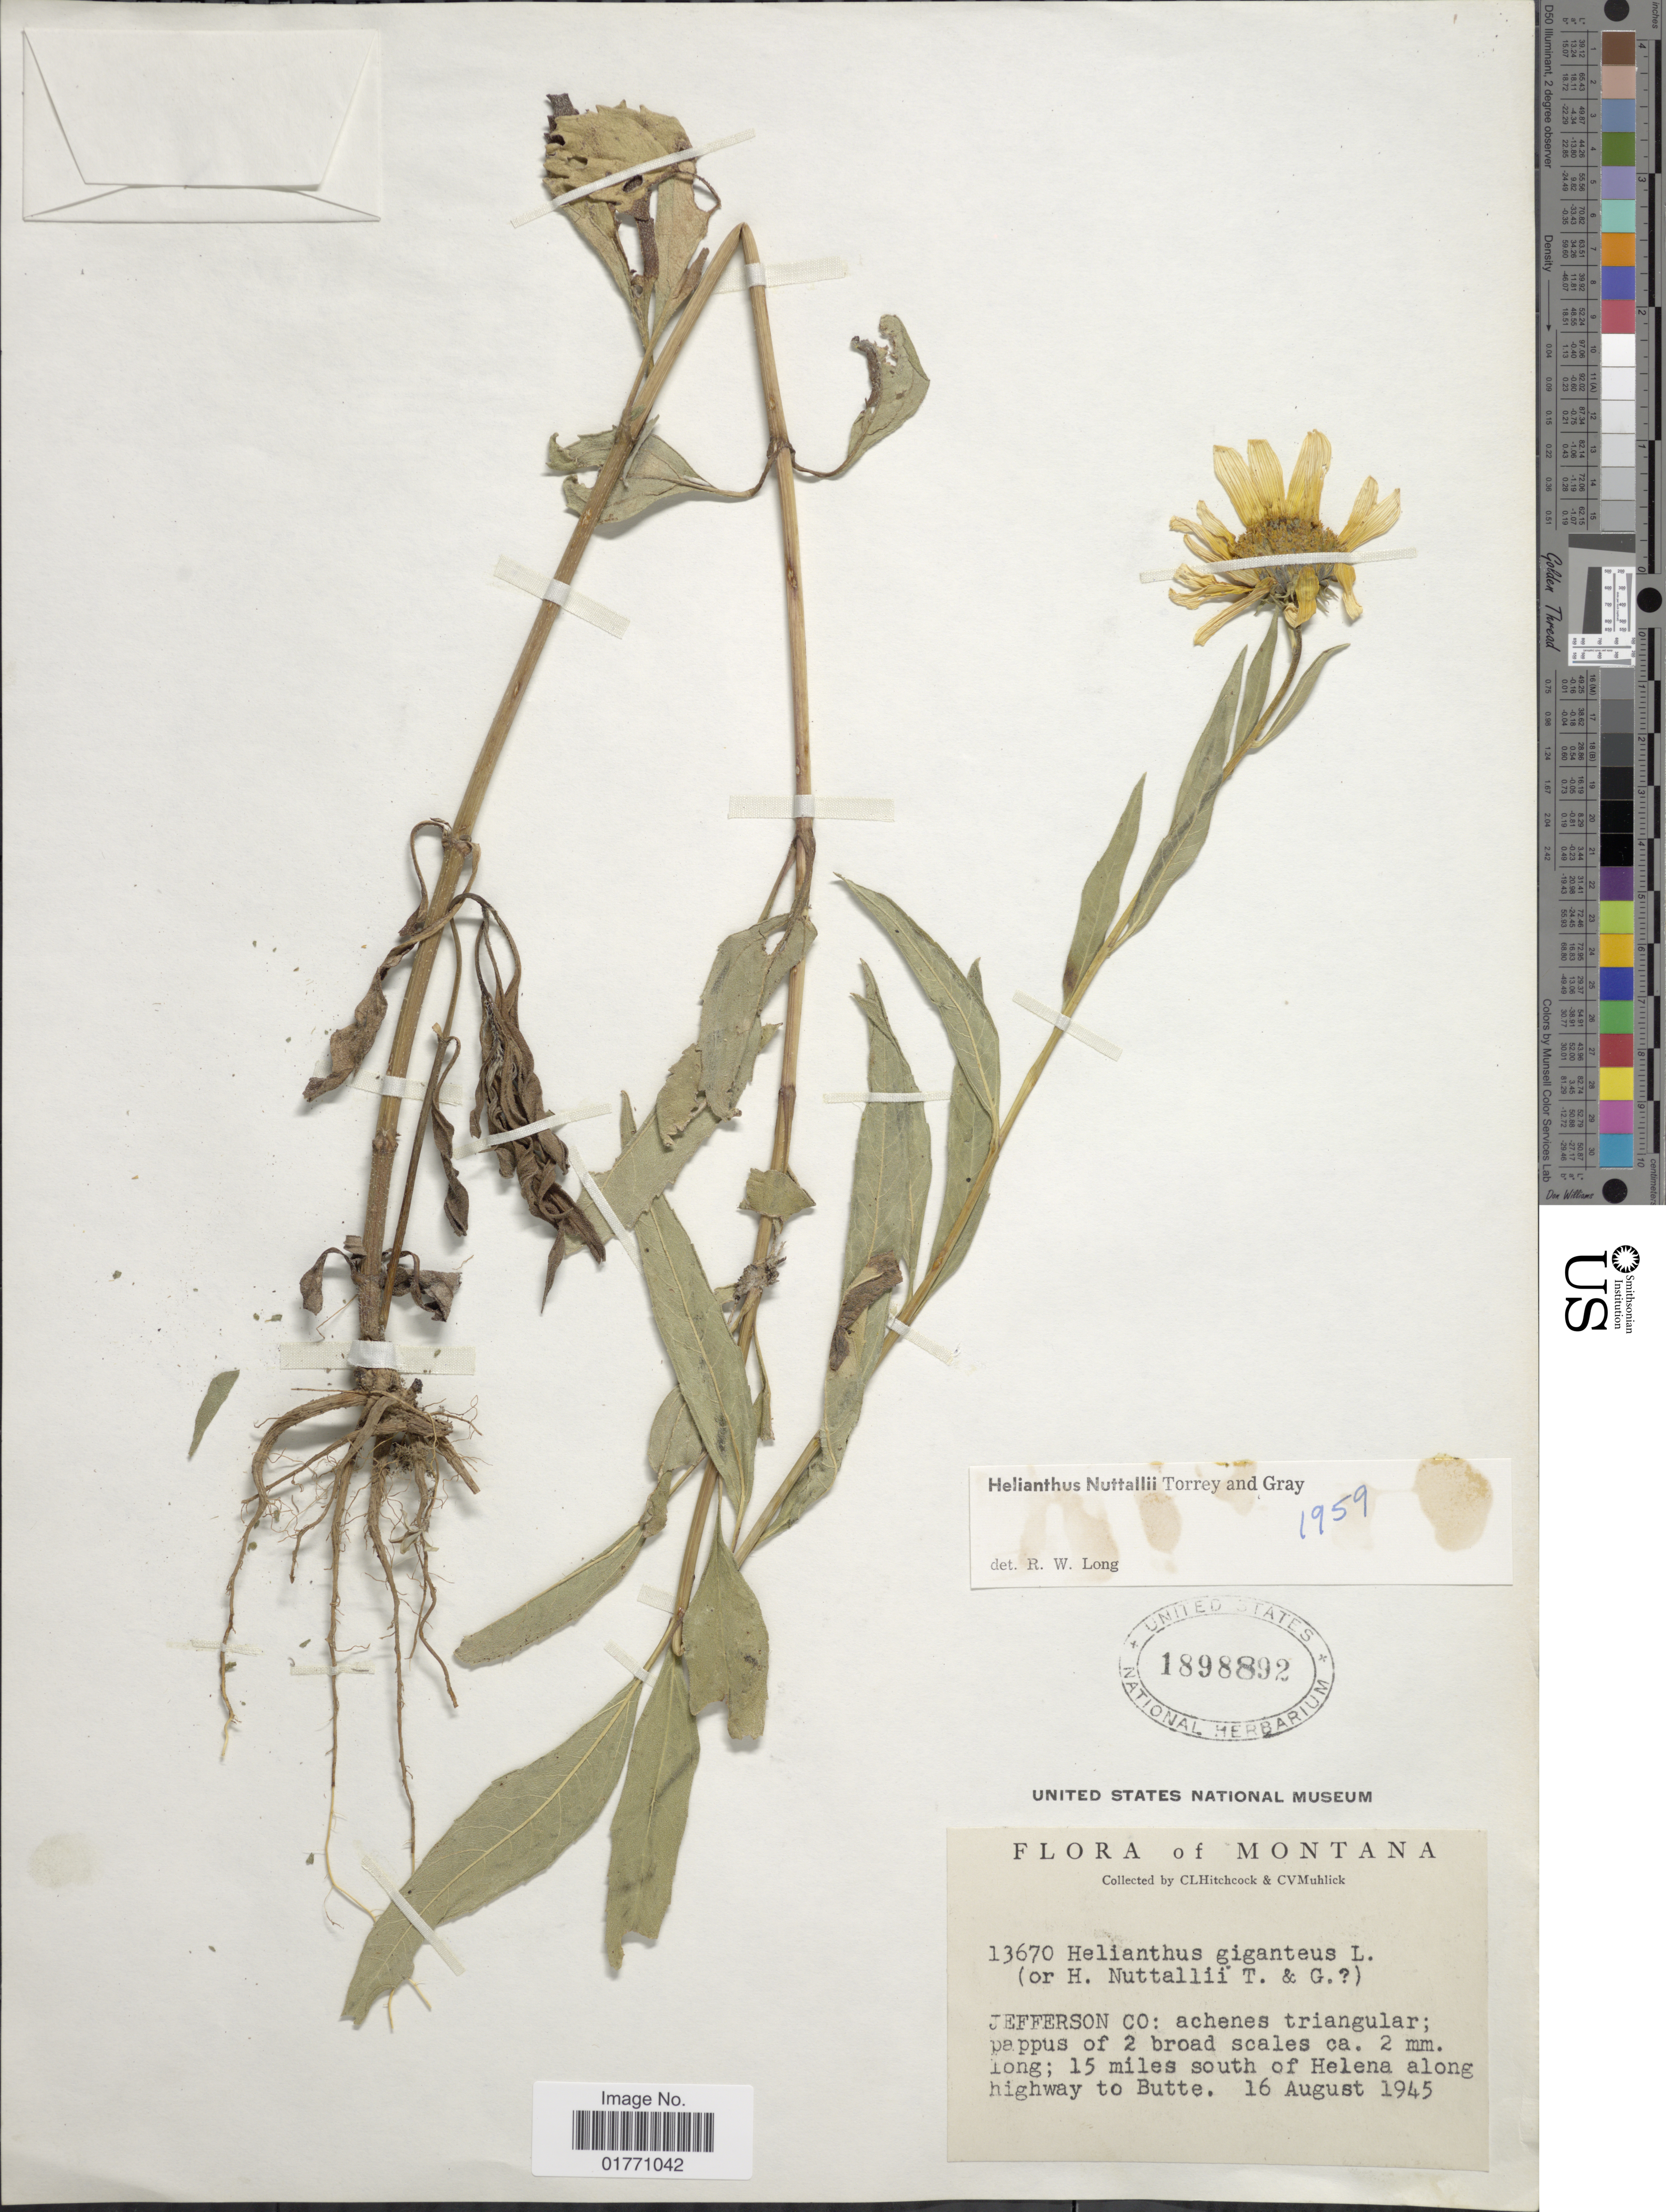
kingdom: Plantae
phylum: Tracheophyta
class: Magnoliopsida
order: Asterales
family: Asteraceae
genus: Helianthus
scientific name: Helianthus nuttallii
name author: Torr. & A. Gray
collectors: C. L. Hitchcock & C. V. Muhlick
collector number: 13670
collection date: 1945-08-16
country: United States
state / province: Montana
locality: Jefferson Co: 15 miles south of Helena along highway to Butte.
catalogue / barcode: US 1898892